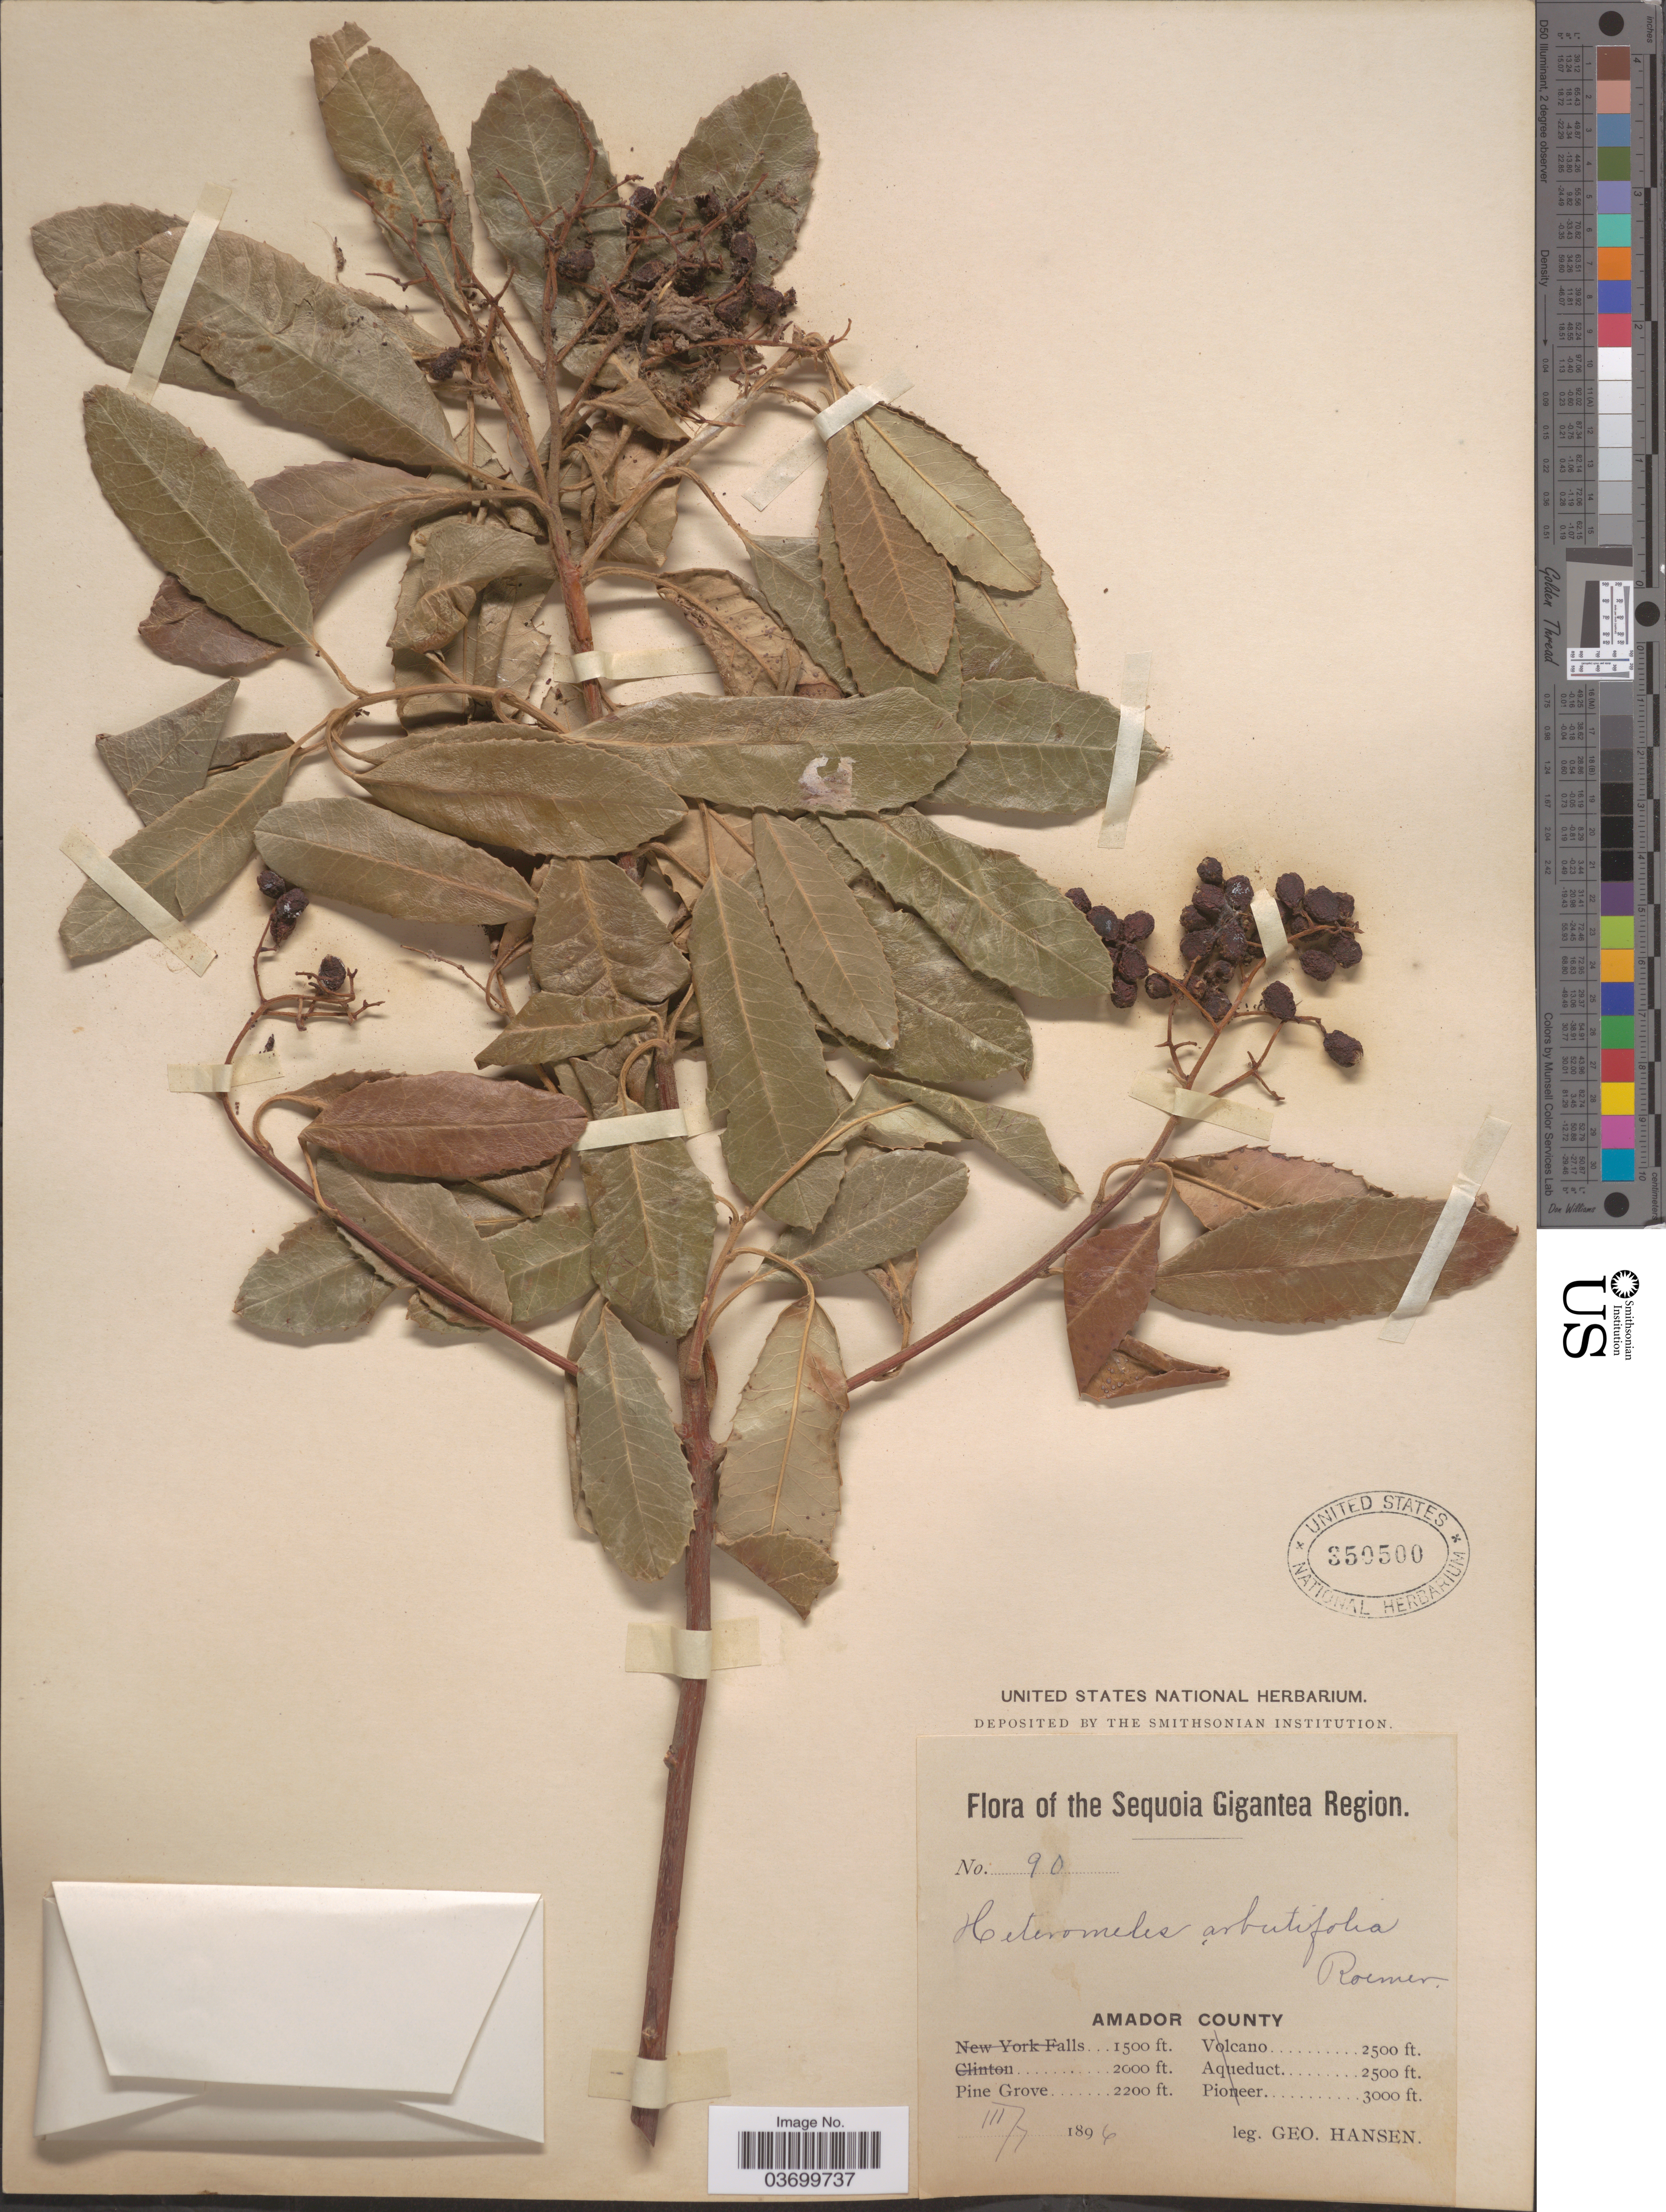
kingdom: Plantae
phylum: Tracheophyta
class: Magnoliopsida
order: Rosales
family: Rosaceae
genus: Heteromeles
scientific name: Heteromeles arbutifolia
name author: (Lindl.) Roemer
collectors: G. Hansen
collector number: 90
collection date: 1896-03-07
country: United States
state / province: California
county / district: Amador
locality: The Sequoia Gigantea Region. Amador County. Pine Grove.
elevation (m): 671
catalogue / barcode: US 350500